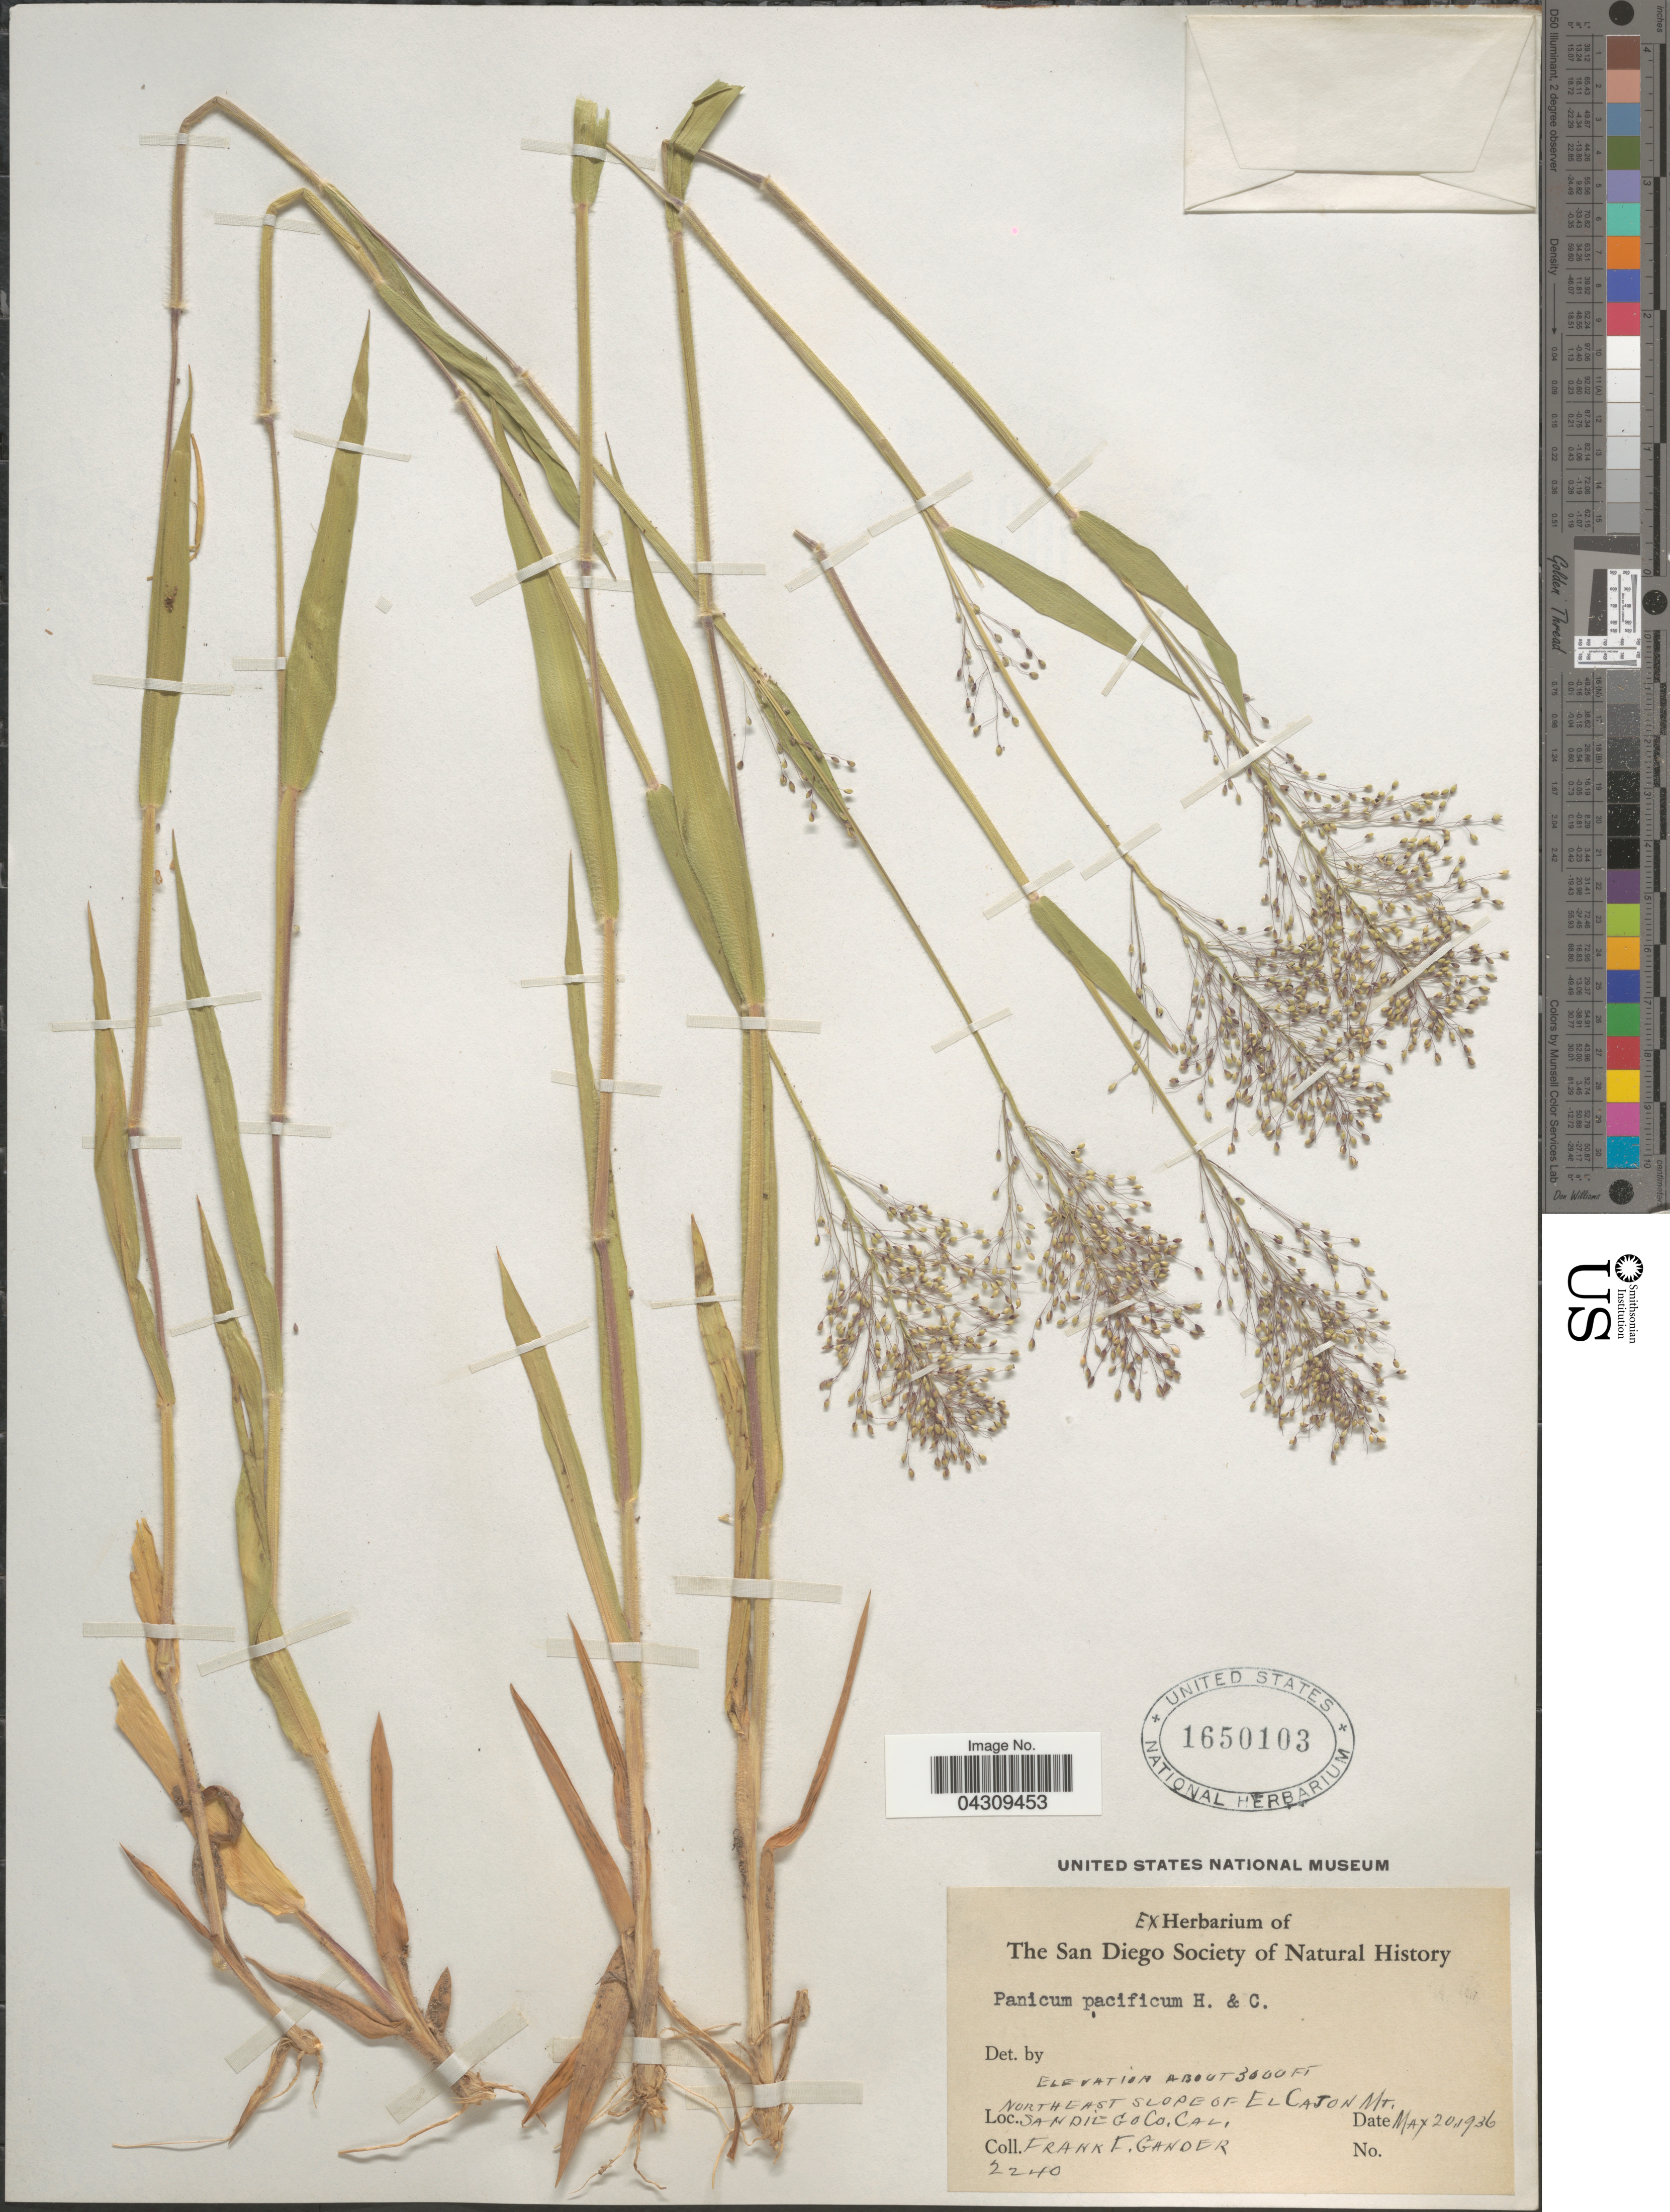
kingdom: Plantae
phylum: Tracheophyta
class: Liliopsida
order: Poales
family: Poaceae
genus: Dichanthelium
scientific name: Dichanthelium acuminatum var. acuminatum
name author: (Sw.) Gould & C.A. Clark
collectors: F. Gander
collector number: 2240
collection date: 1936-05-20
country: United States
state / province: California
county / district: San Diego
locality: Northeast slope of El Cajon Mt. San Diego Co.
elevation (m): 914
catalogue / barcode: US 1650103